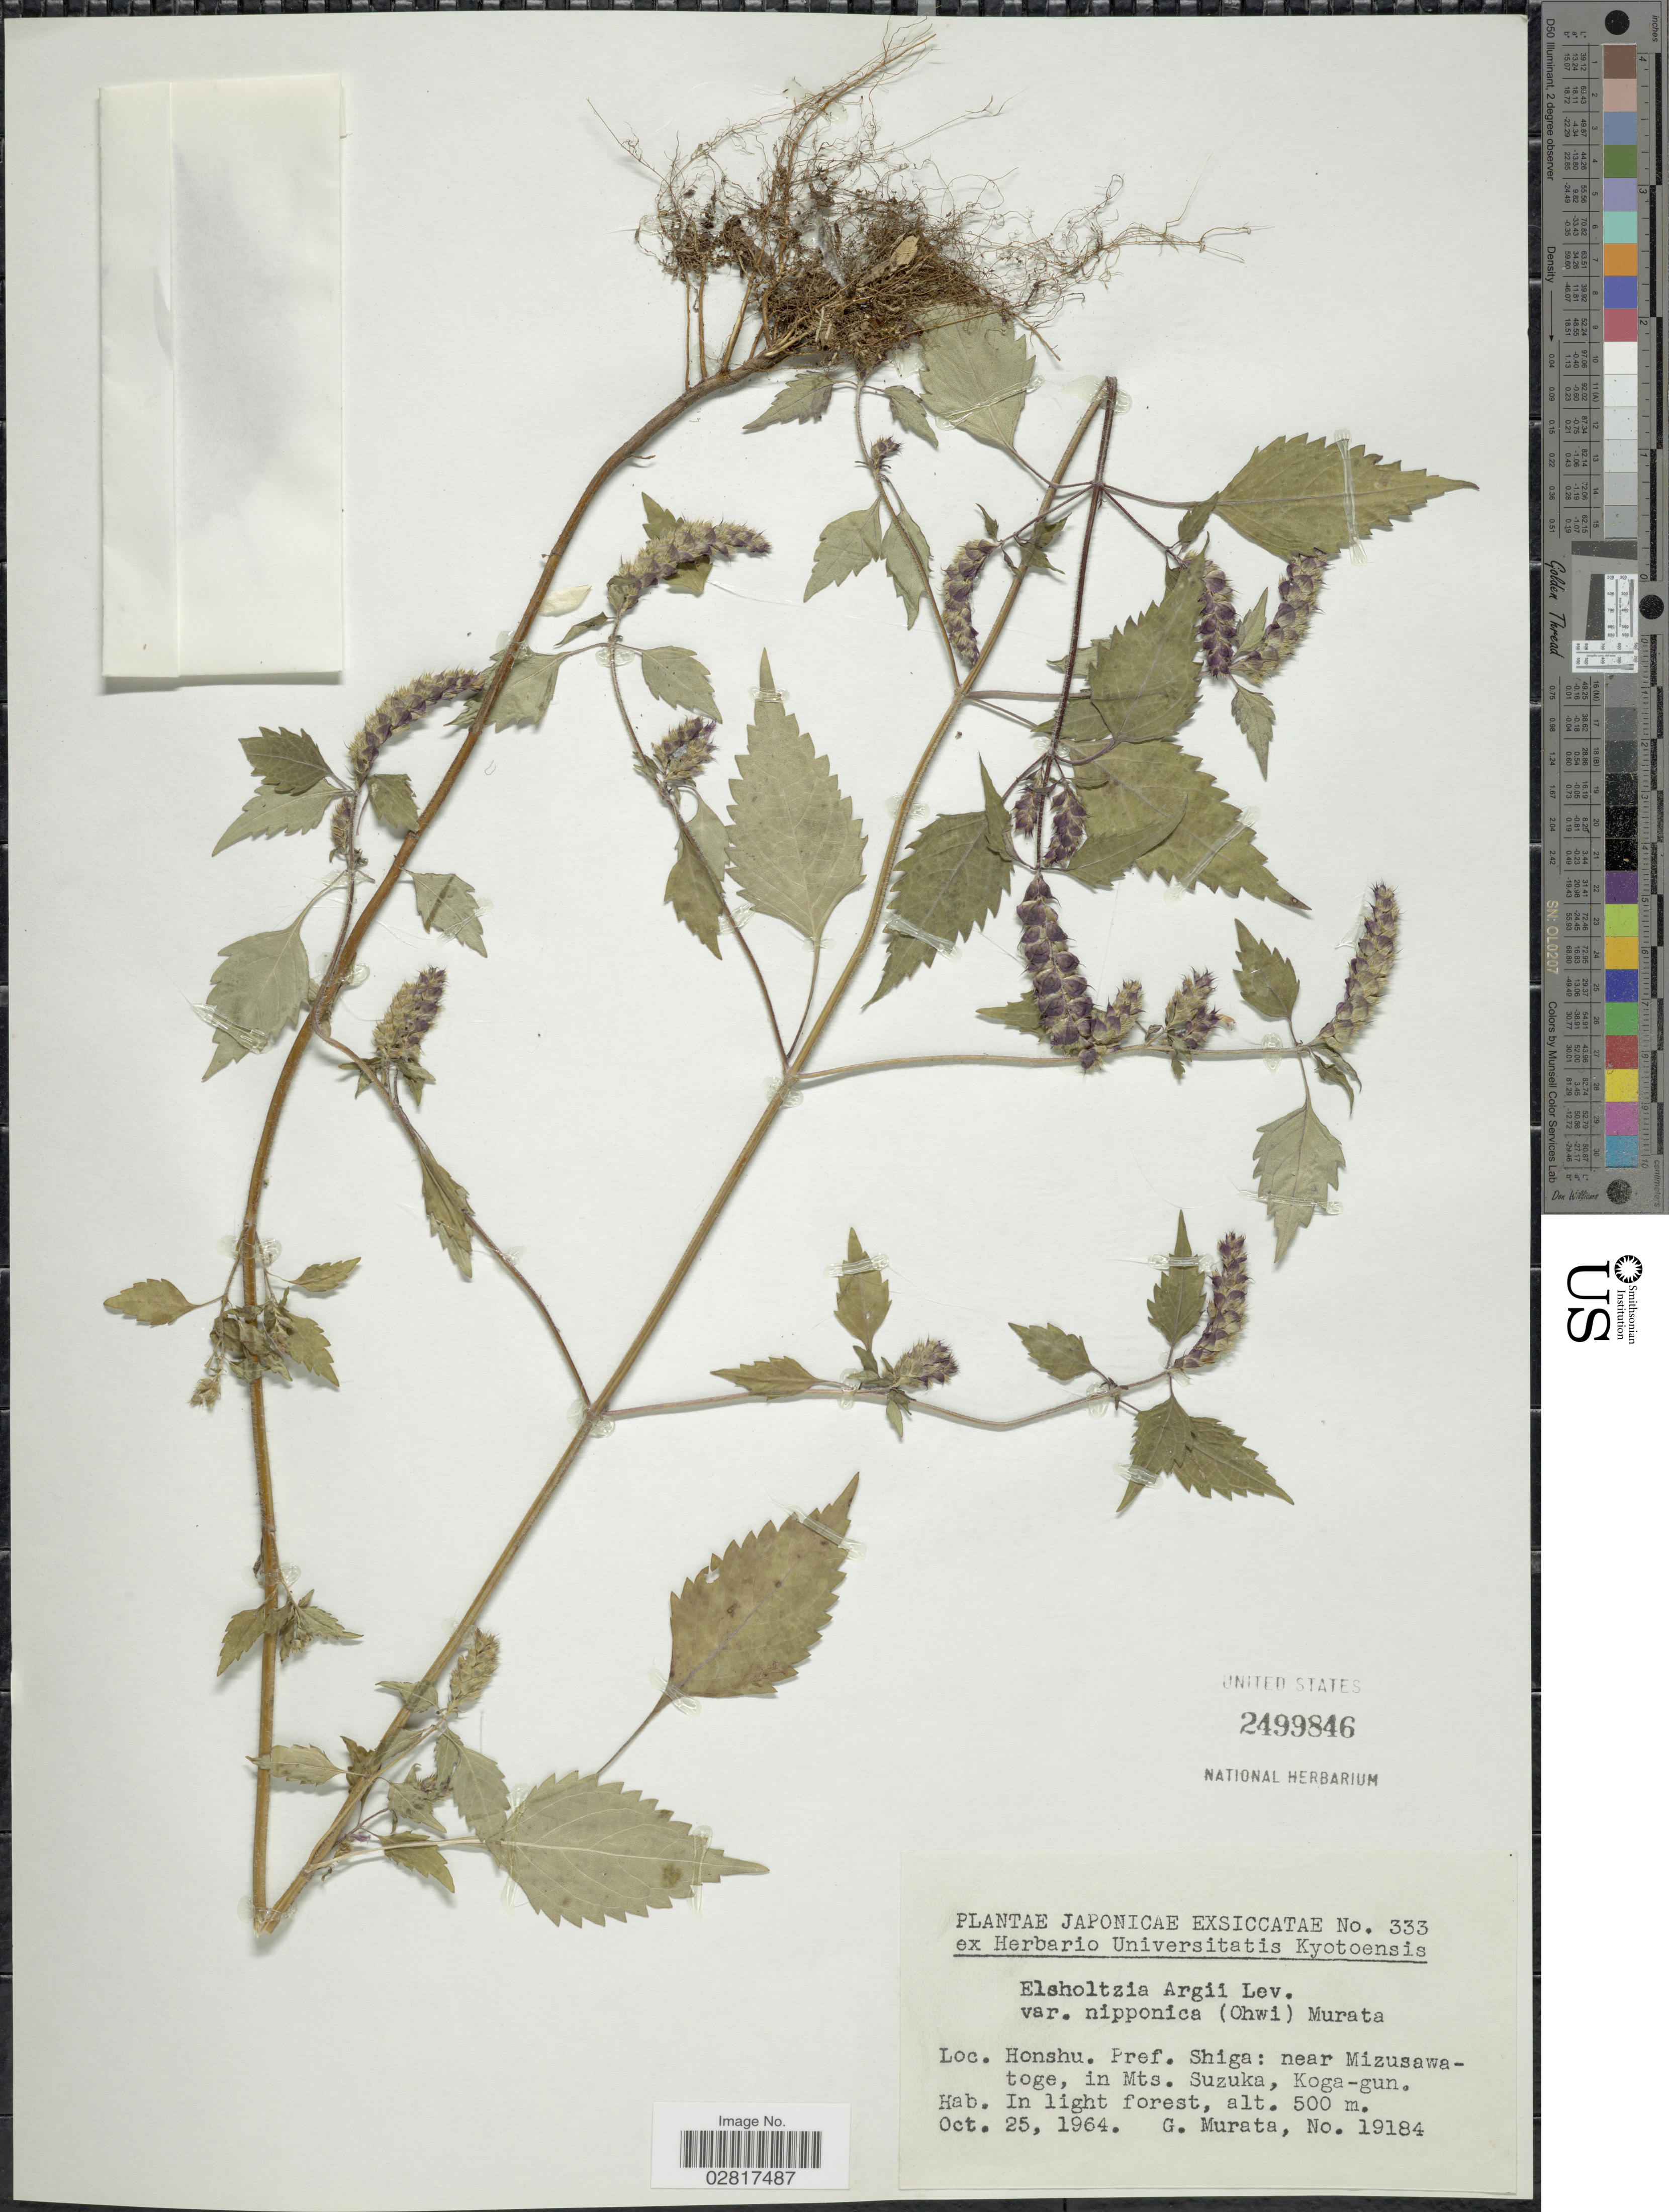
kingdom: Plantae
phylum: Tracheophyta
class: Magnoliopsida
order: Lamiales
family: Lamiaceae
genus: Elsholtzia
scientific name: Elsholtzia argyi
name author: H. Lév.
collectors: G. Murata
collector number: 19184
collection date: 1964-10-25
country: Japan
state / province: Siga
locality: Honshu. Pref. Shiga: near Mizusawatoge, in Mts. Suzuka, Koga-gun.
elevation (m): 500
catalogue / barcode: US 2499846